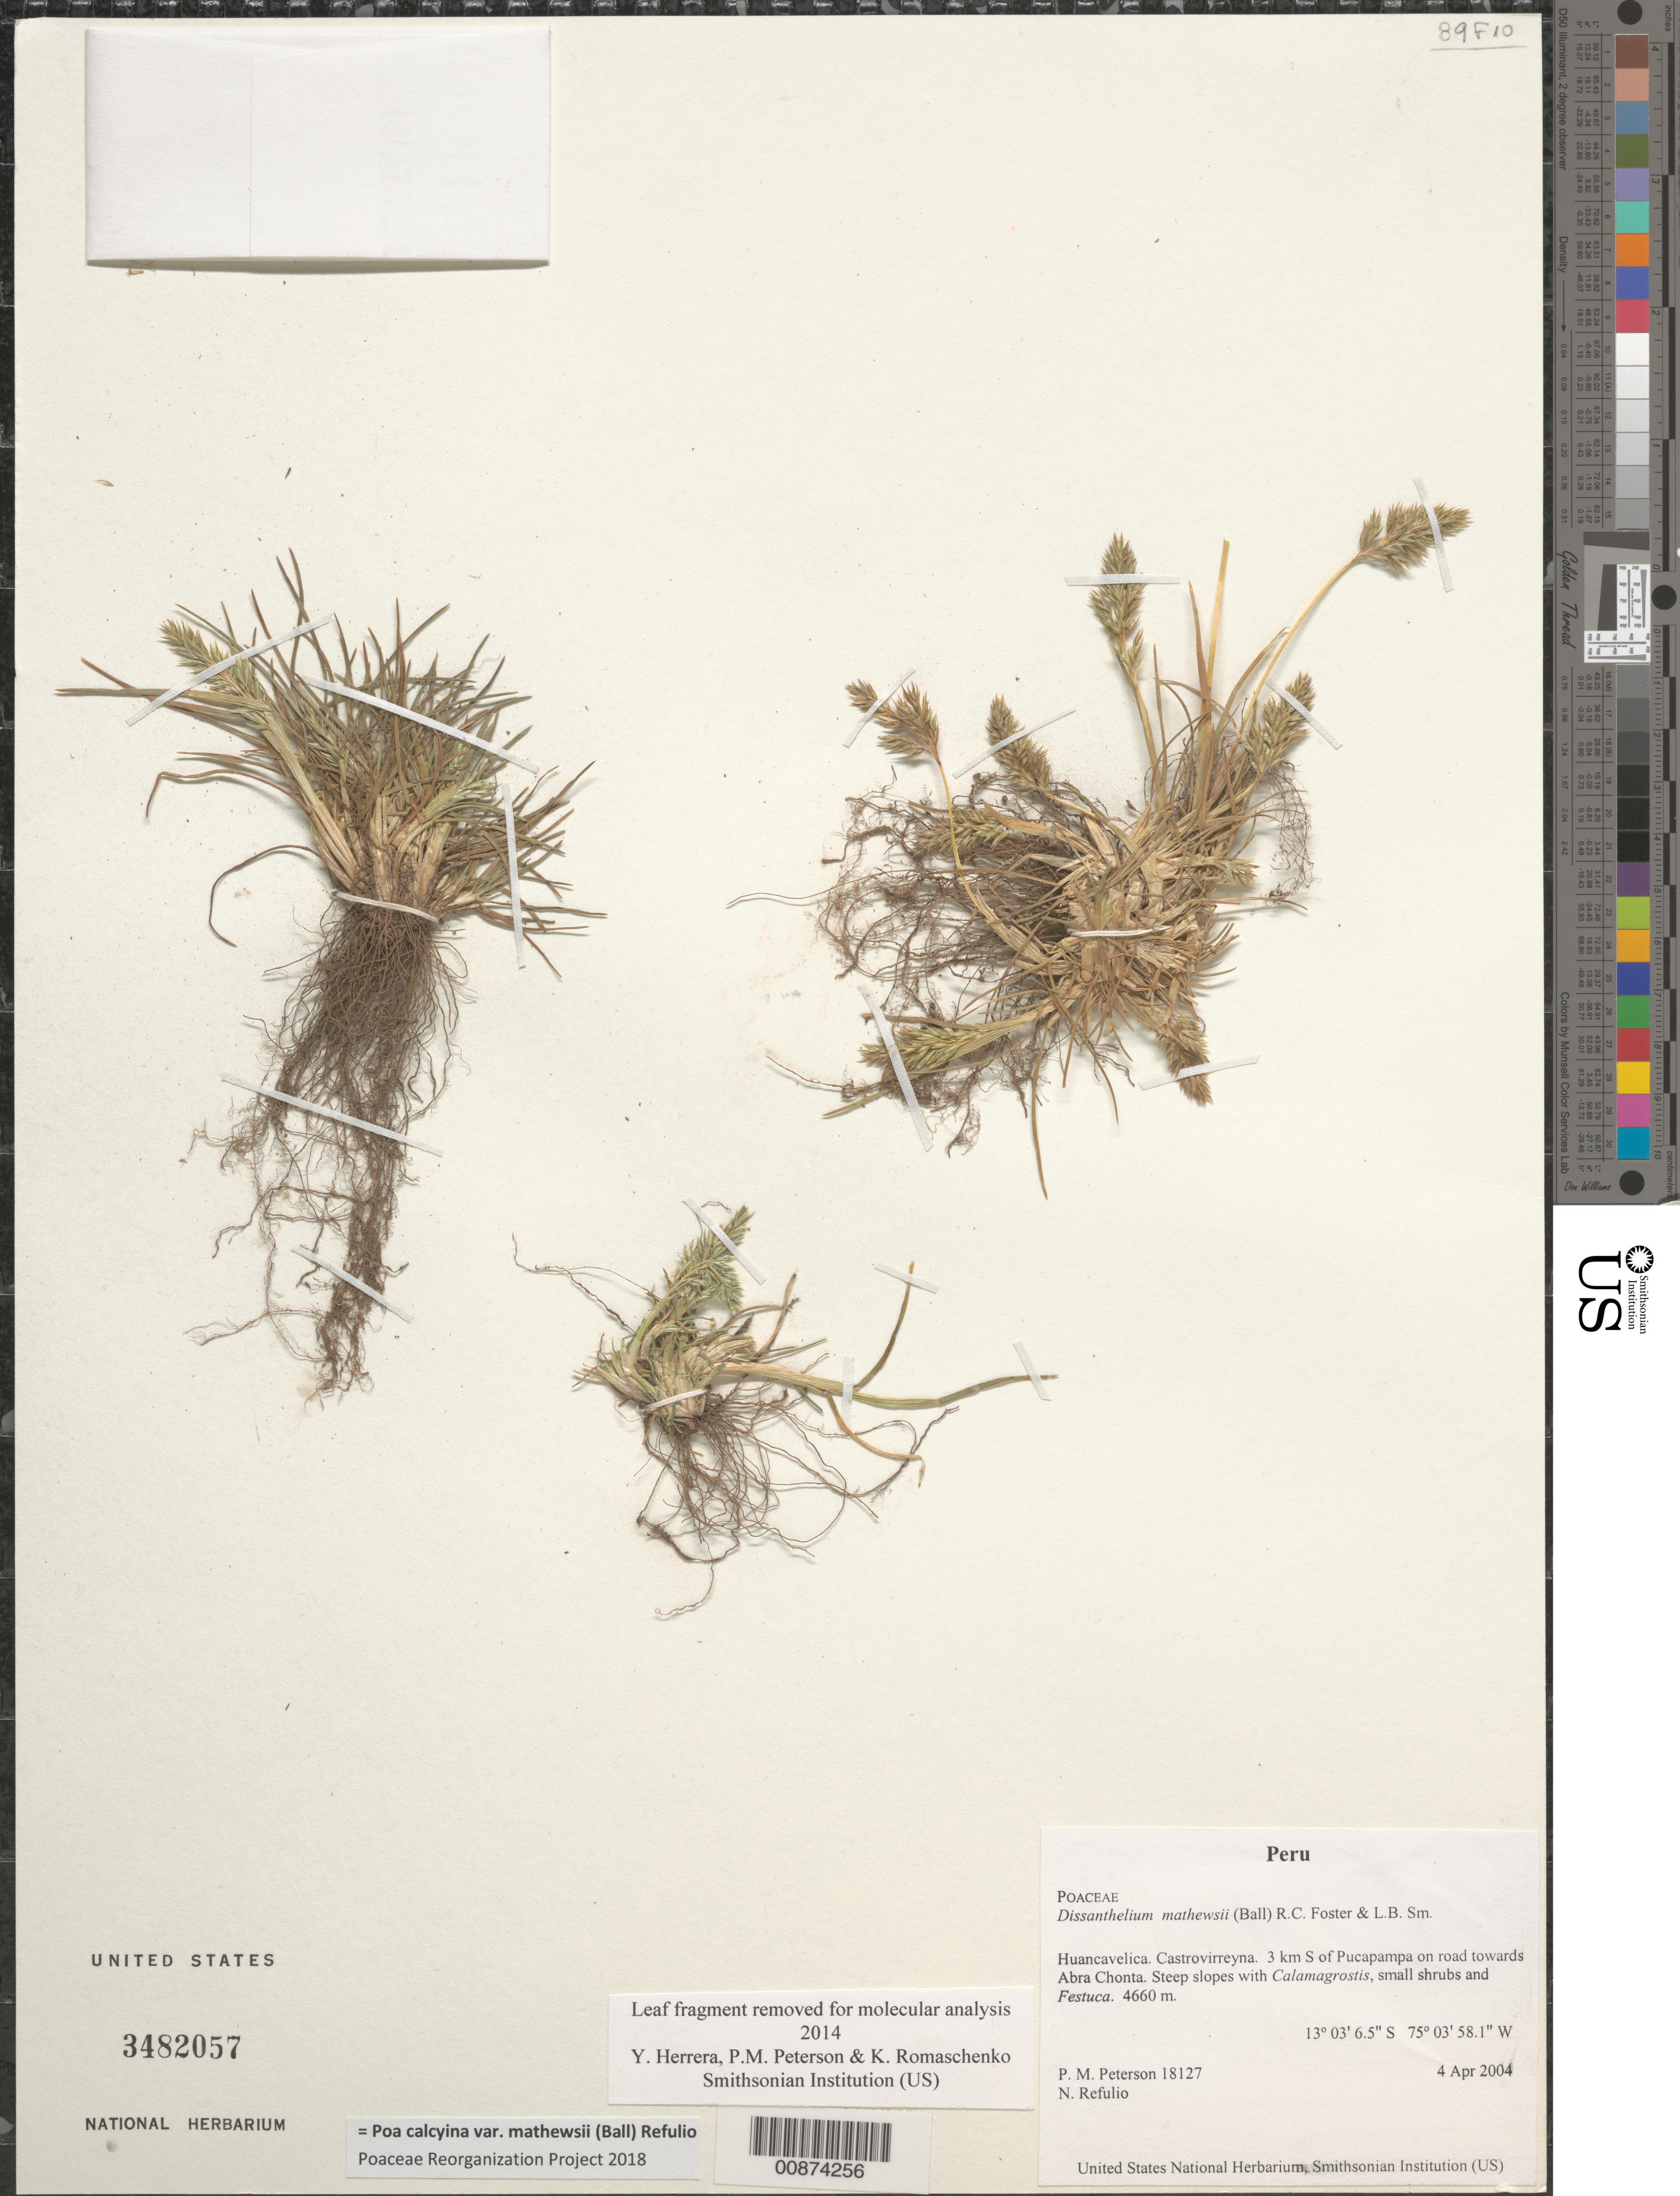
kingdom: Plantae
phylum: Tracheophyta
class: Liliopsida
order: Poales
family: Poaceae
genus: Poa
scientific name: Poa calycina var. mathewsii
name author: (Ball) Refulio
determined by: Poaceae Reorganization Project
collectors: P. M. Peterson & N. Refulio-Rodríguez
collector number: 18127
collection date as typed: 04 Apr 2004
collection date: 2004-04-04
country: Peru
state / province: Huancavelica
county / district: Castrovirreyna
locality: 3 km S of Pucapampa on road towards Abra Chonta. Steep slopes with Calamagrostis, small shrubs and Festuca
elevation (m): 4660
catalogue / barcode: US 3482057